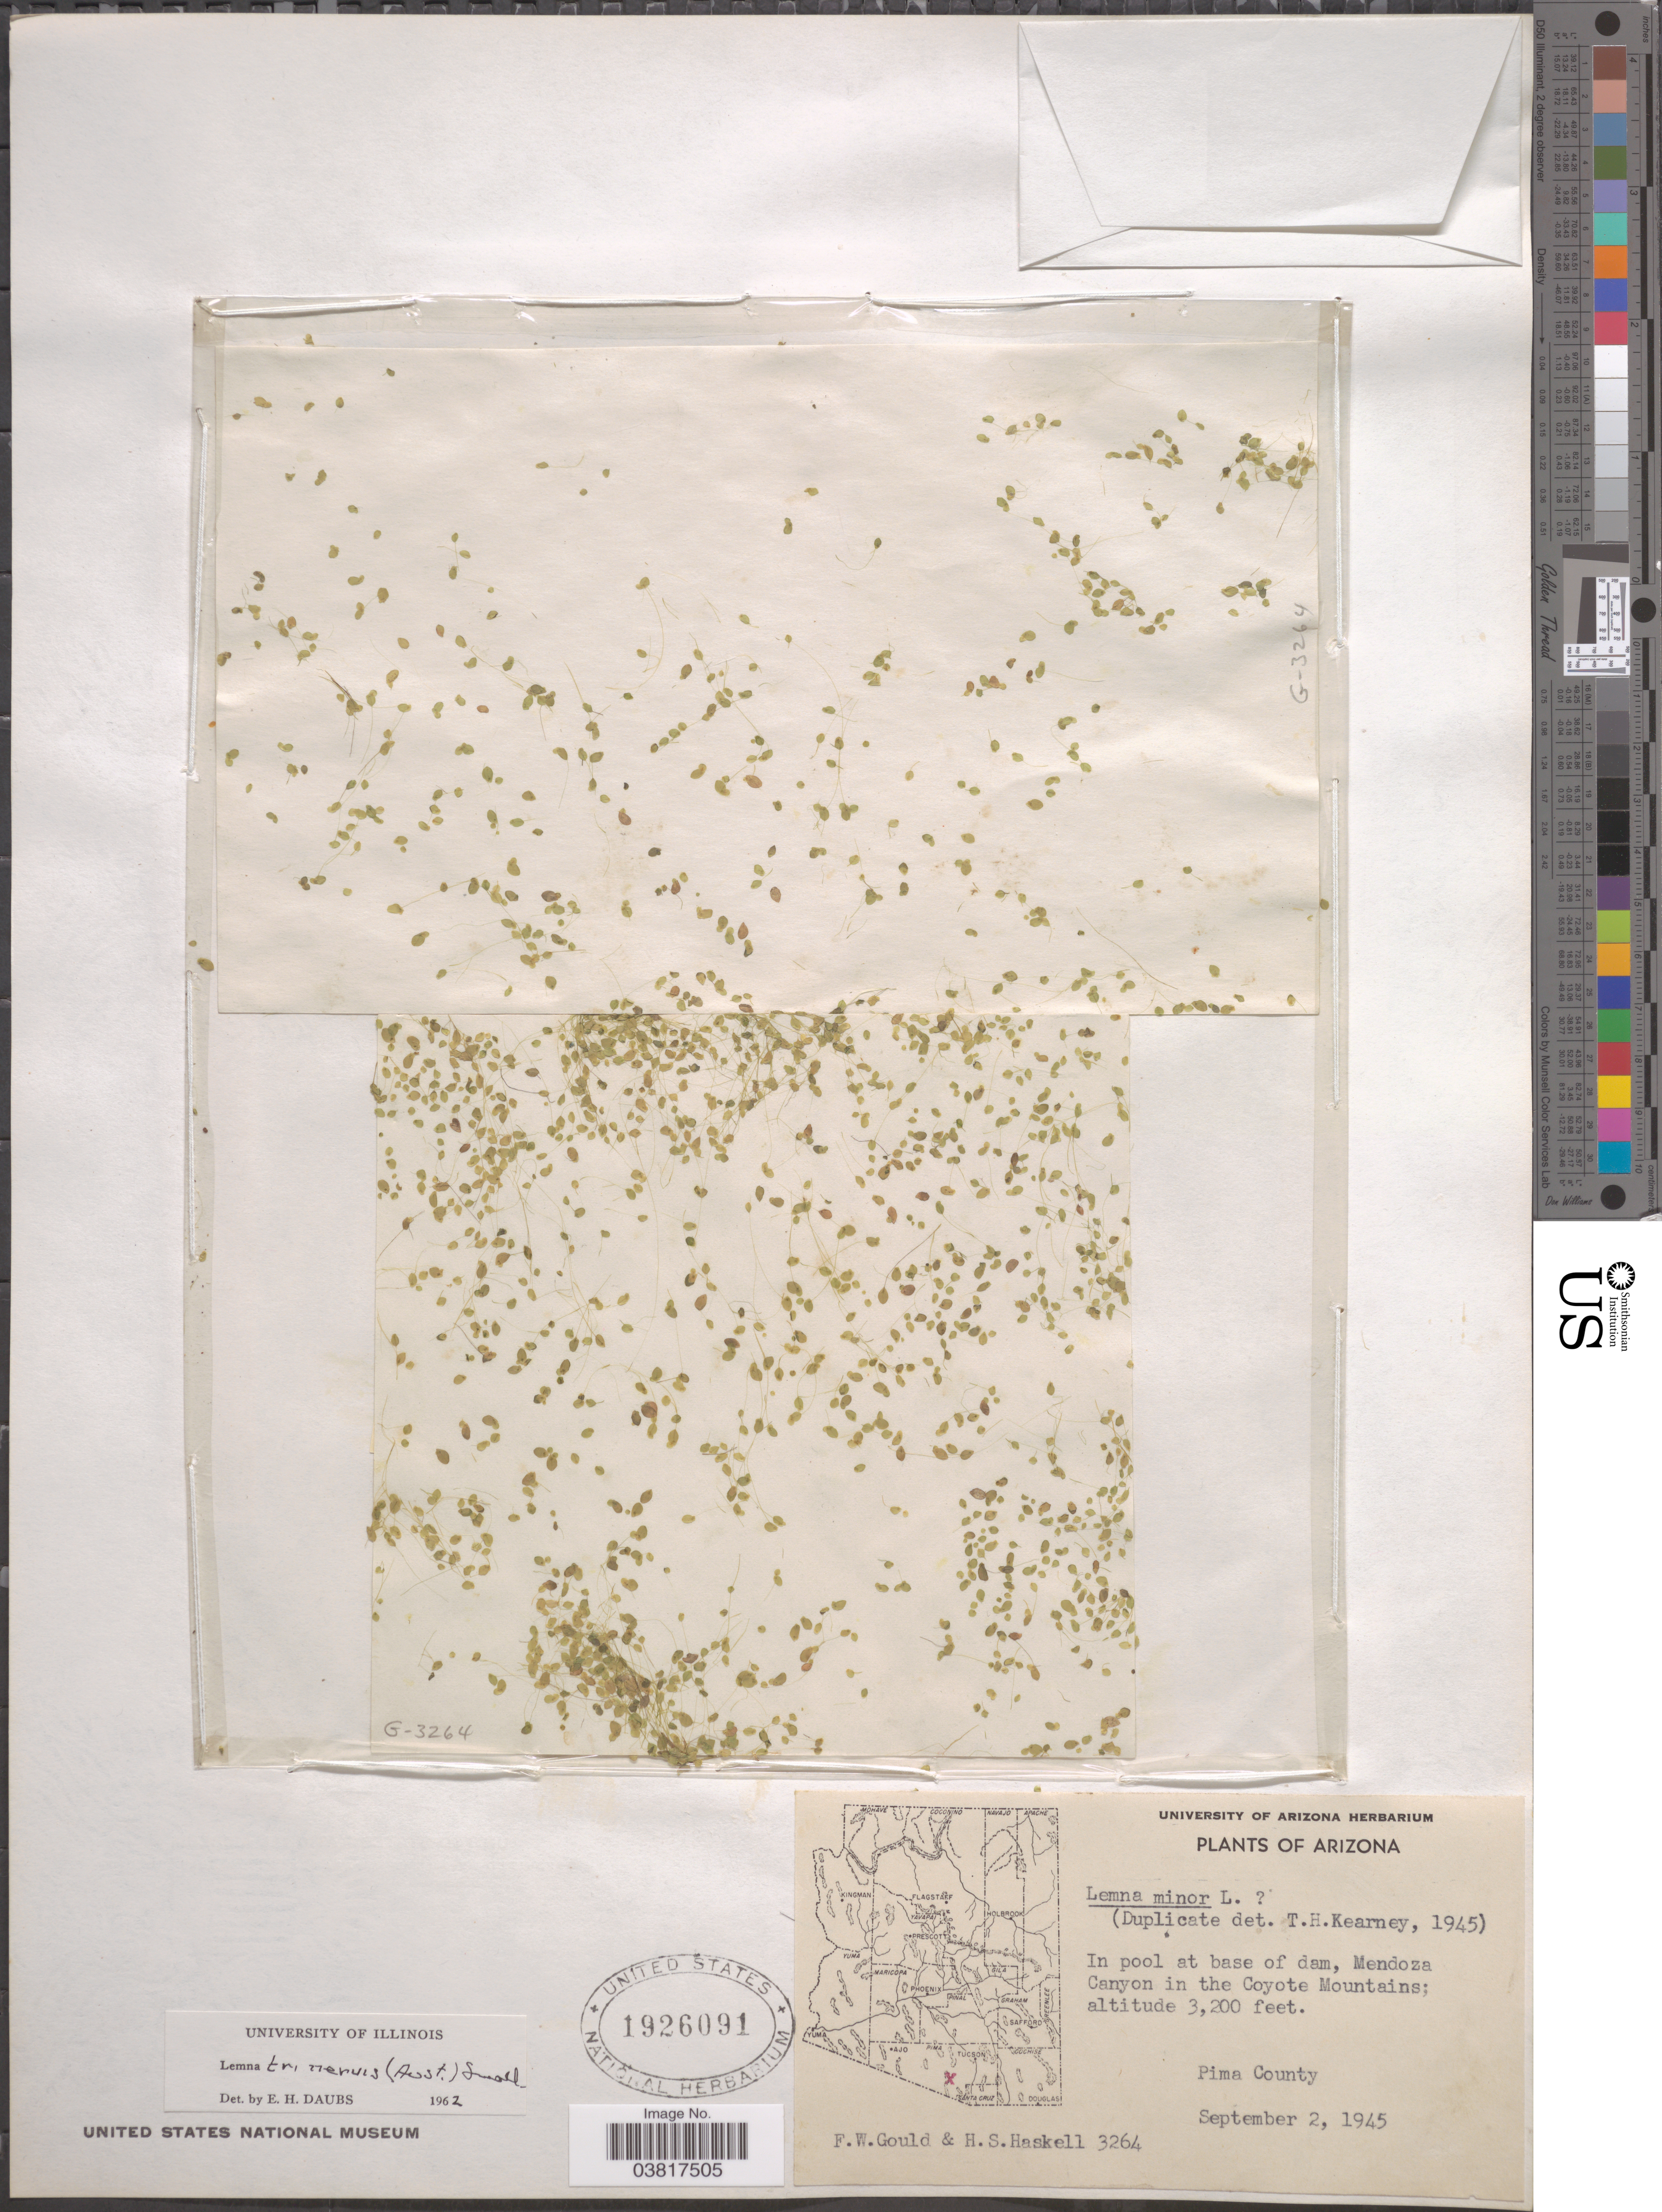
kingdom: Plantae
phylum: Tracheophyta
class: Liliopsida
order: Alismatales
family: Araceae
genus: Lemna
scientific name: Lemna trinervis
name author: Small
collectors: F. W. Gould & H. Haskell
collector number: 3264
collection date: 1945-09-02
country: United States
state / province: Arizona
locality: In pool at base of dam, Mendoza Canyon in the Coyote Mountains. Pima County.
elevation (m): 975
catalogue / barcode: US 1926091